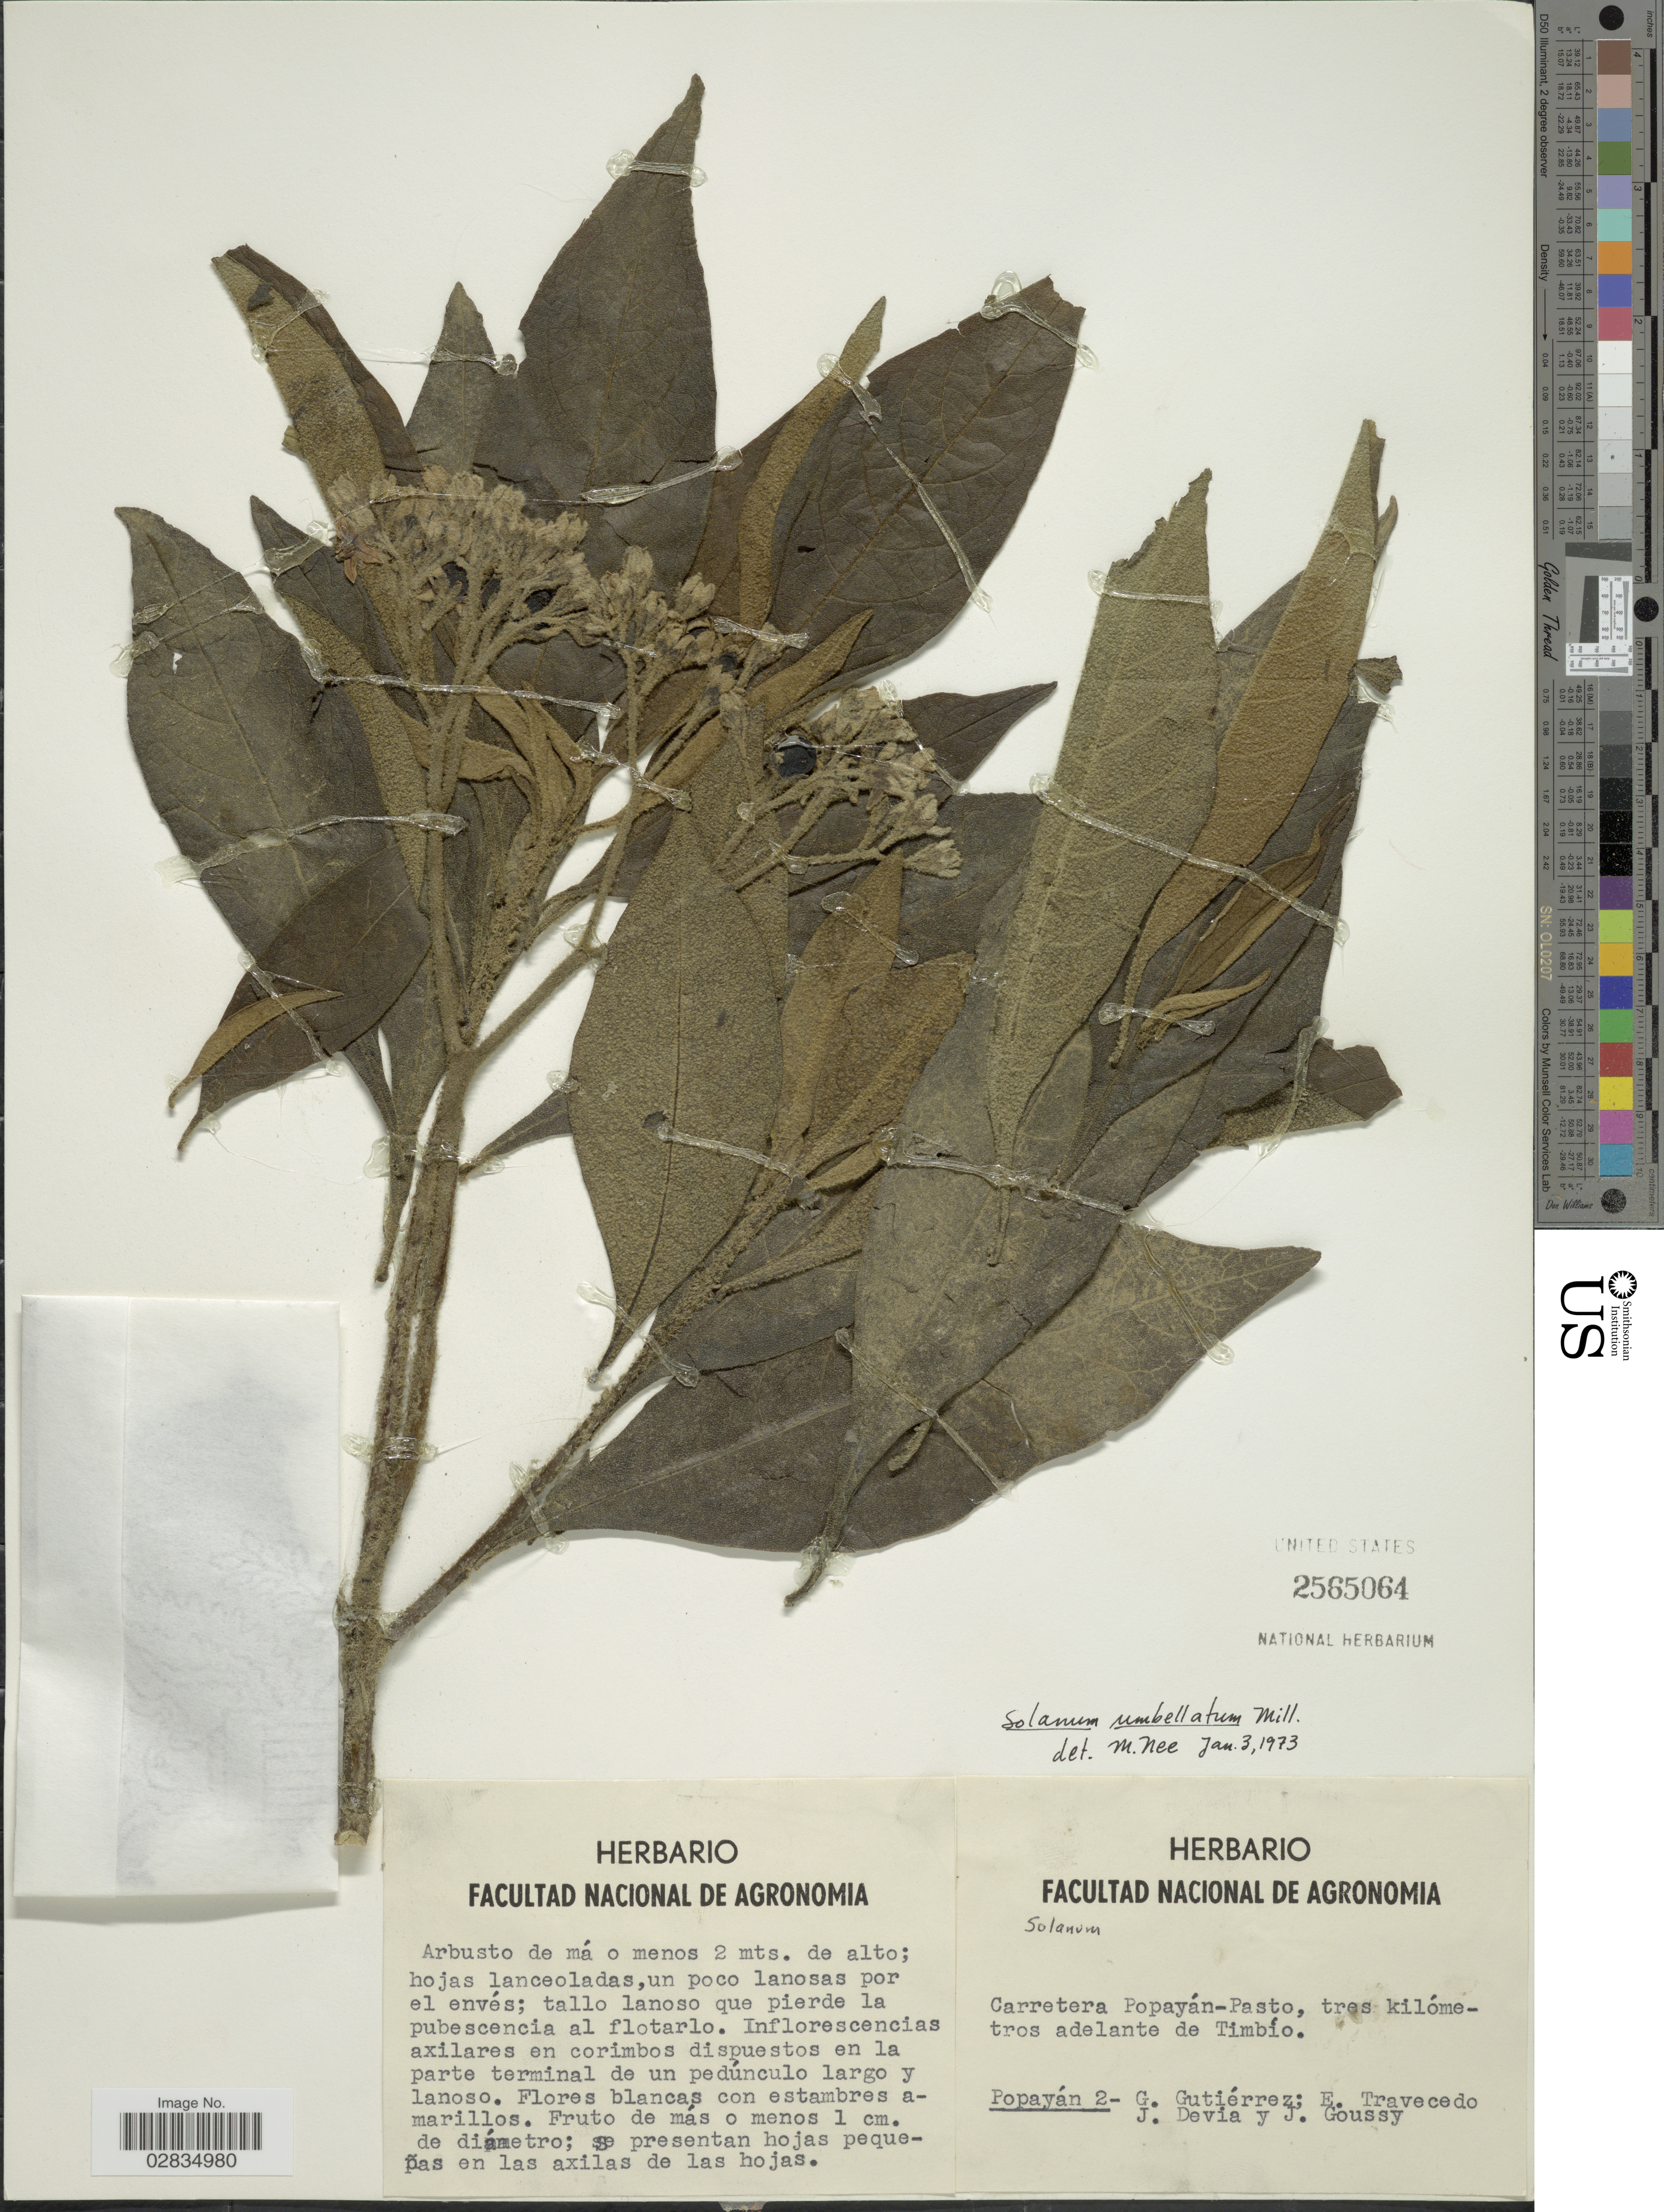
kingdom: Plantae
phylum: Tracheophyta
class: Magnoliopsida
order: Solanales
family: Solanaceae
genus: Solanum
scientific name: Solanum umbellatum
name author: Mill.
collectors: G. Gutiérrez, E. Travecedo, J. Devia & J. Goussy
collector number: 2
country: Colombia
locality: Carretera Popayán-Pasto, tres kilómetros adelante de Timbío, Popayán.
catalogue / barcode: US 2565064